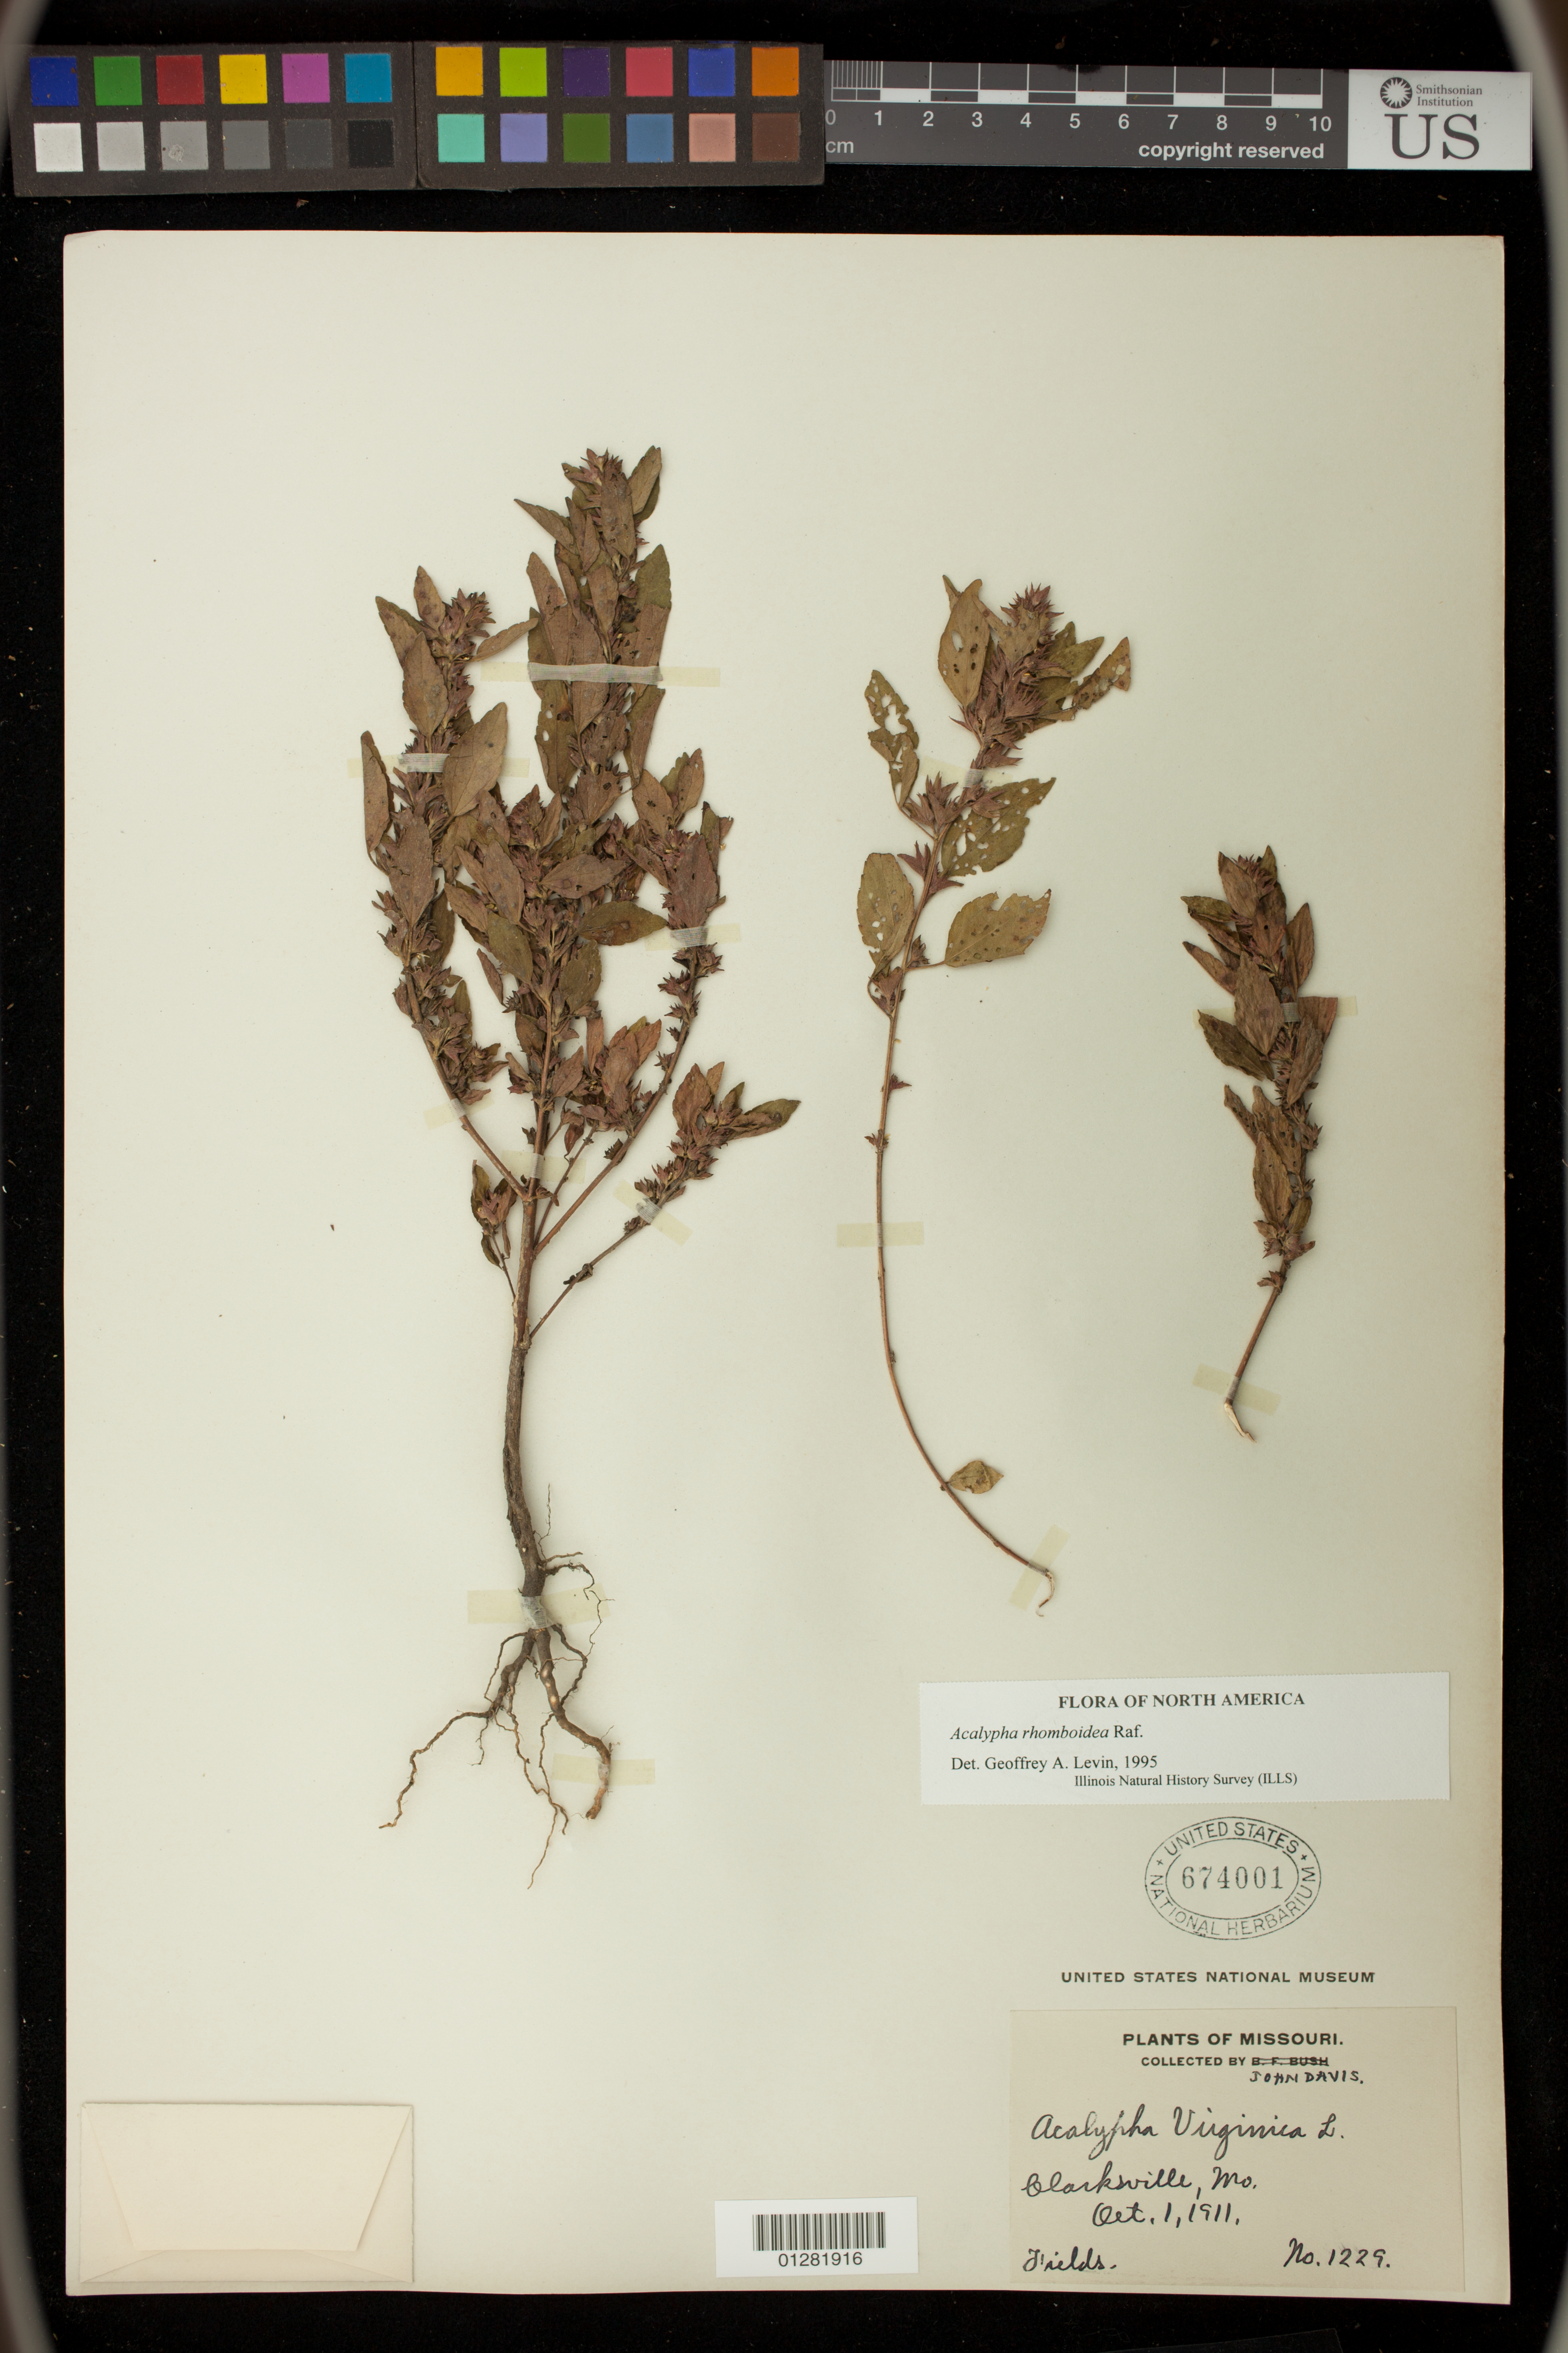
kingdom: Plantae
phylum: Tracheophyta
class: Magnoliopsida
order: Malpighiales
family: Euphorbiaceae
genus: Acalypha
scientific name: Acalypha rhomboidea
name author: Raf.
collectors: J. Davis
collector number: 1229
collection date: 1911-10-01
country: United States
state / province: Missouri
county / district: Pike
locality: Clarksville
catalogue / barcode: US 674001